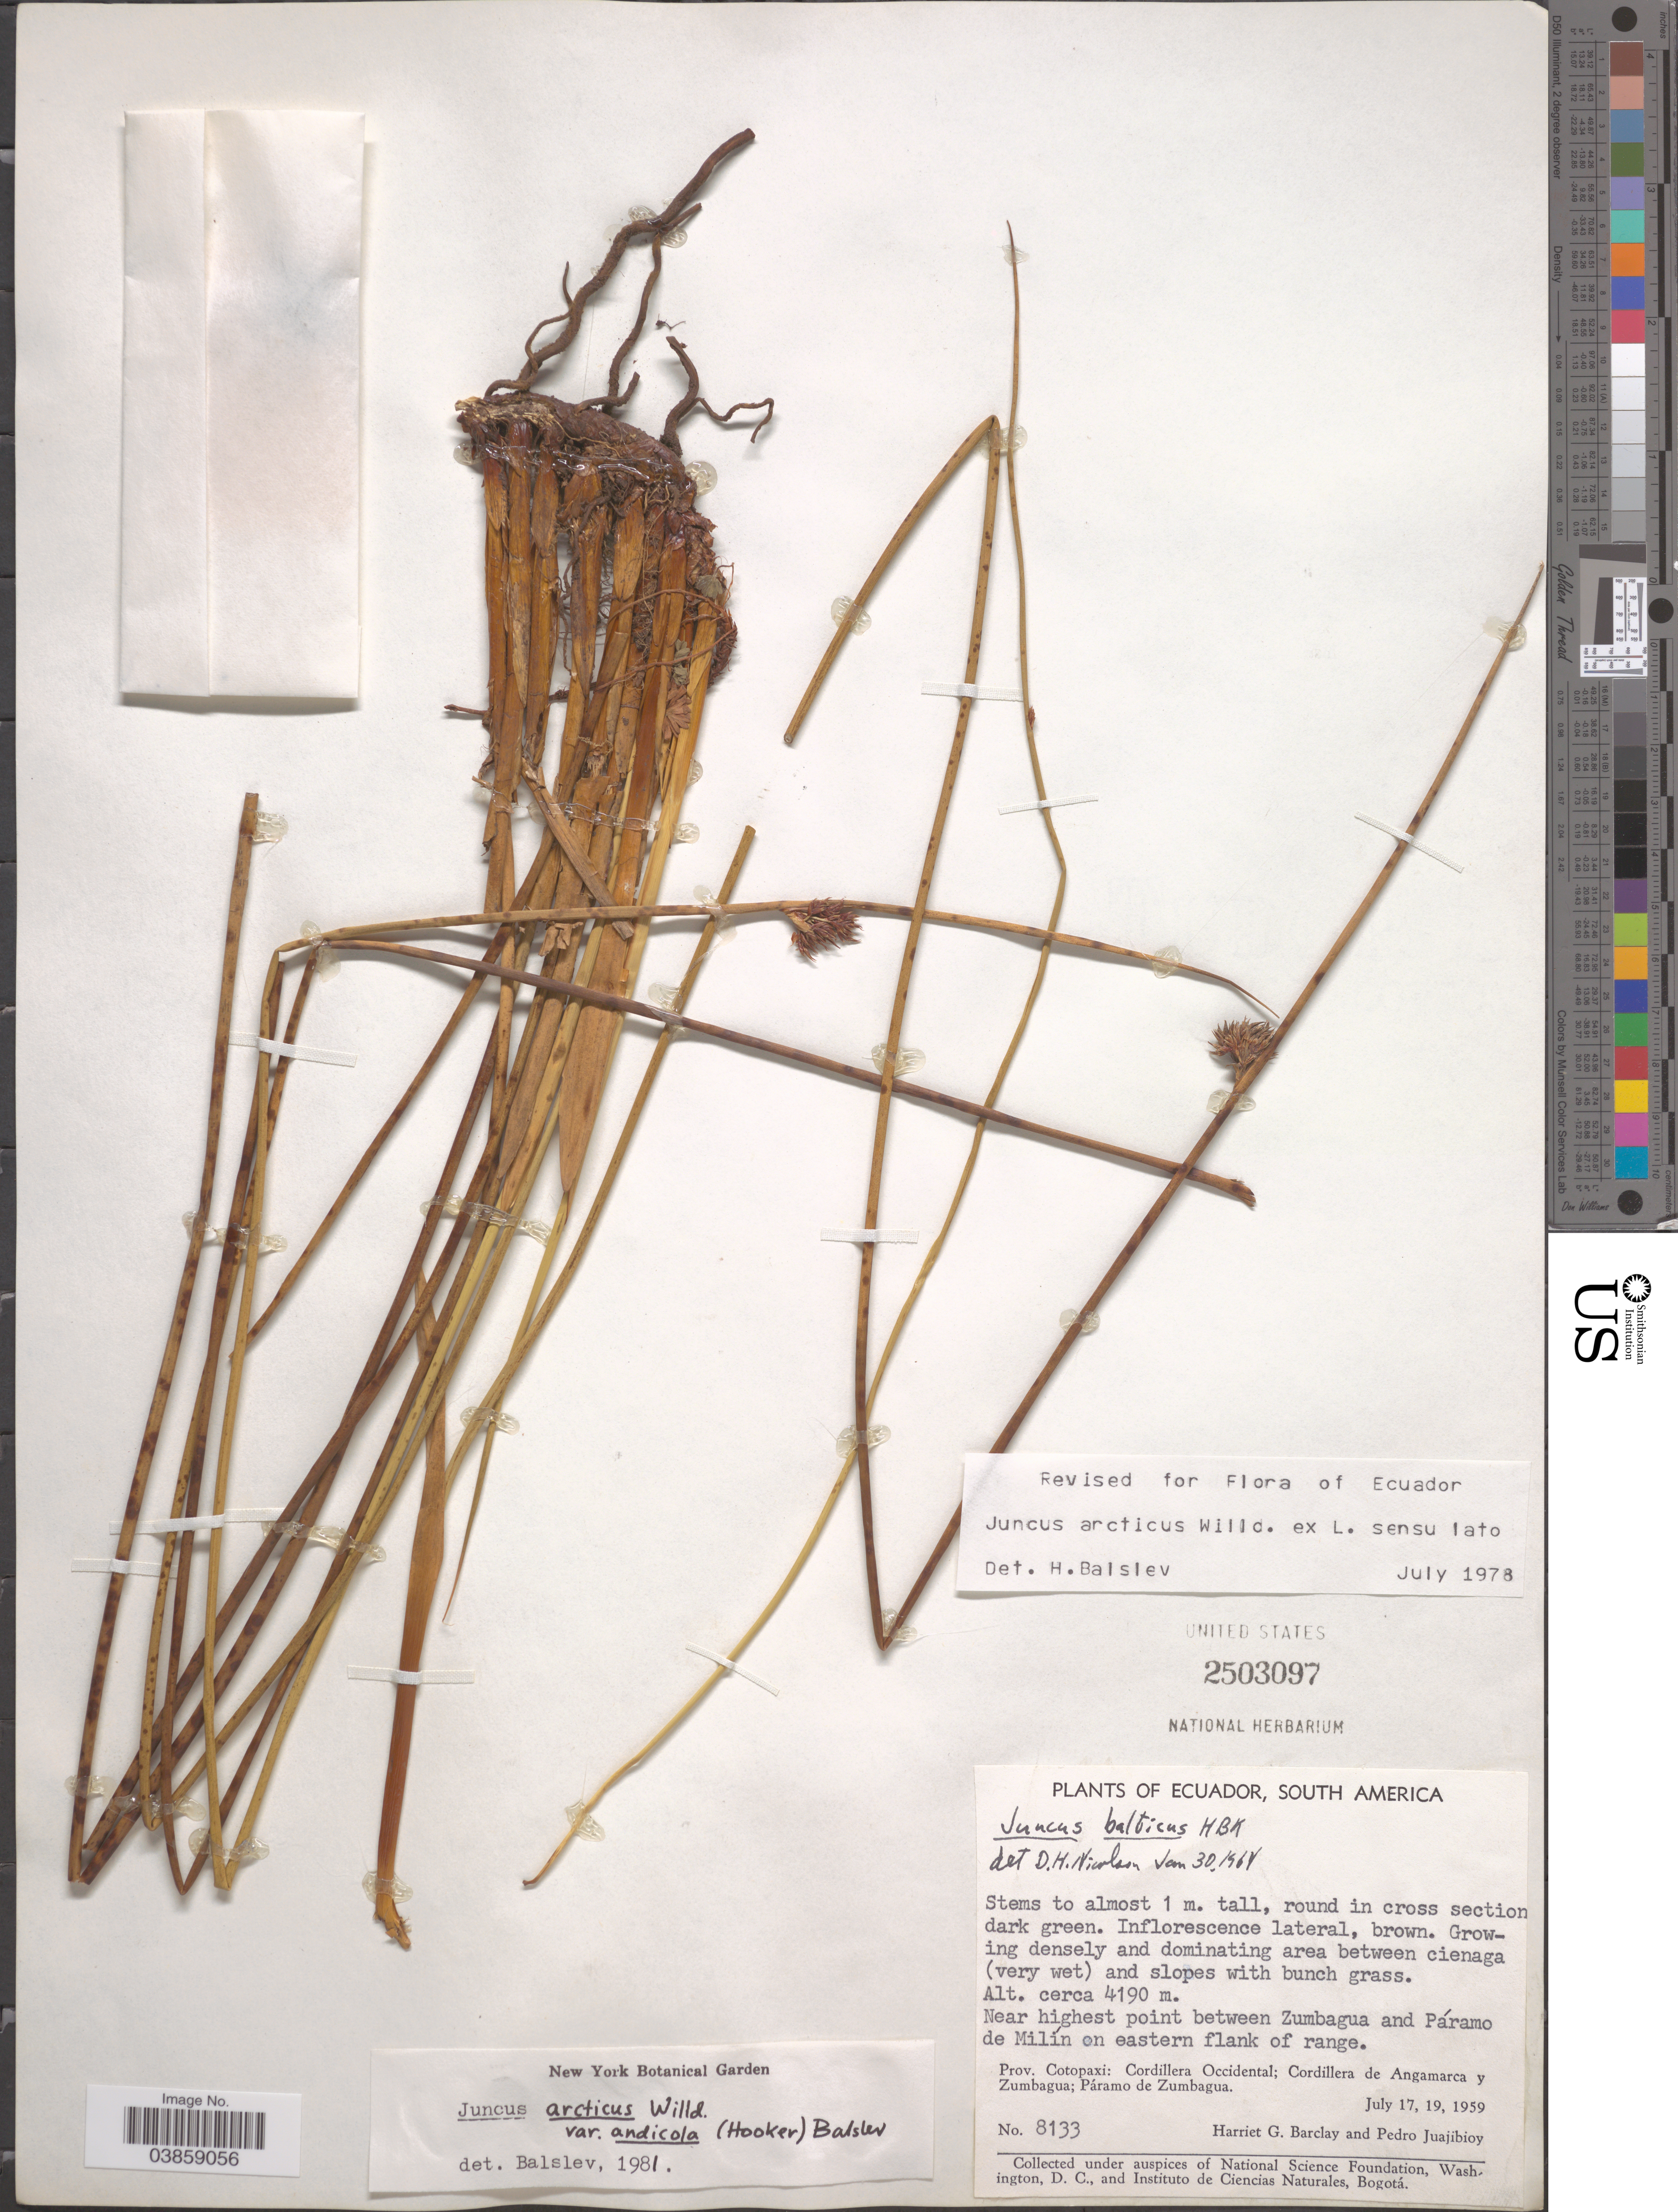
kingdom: Plantae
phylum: Tracheophyta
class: Liliopsida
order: Poales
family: Juncaceae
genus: Juncus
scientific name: Juncus arcticus var. andicola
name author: (Hook.) Balslev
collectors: H. G. Barclay & P. Juajibioy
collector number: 8133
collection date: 1959-07-17/1959-07-19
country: Ecuador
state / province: Cotopaxi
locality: Near highest point between Zumbagua and Páramo de Milín on eastern flank of range. Cordillera Occidental; Cordillera de Angamarca y Zumbagua; Páramo de Zumbagua.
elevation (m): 4190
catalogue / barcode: US 2503097